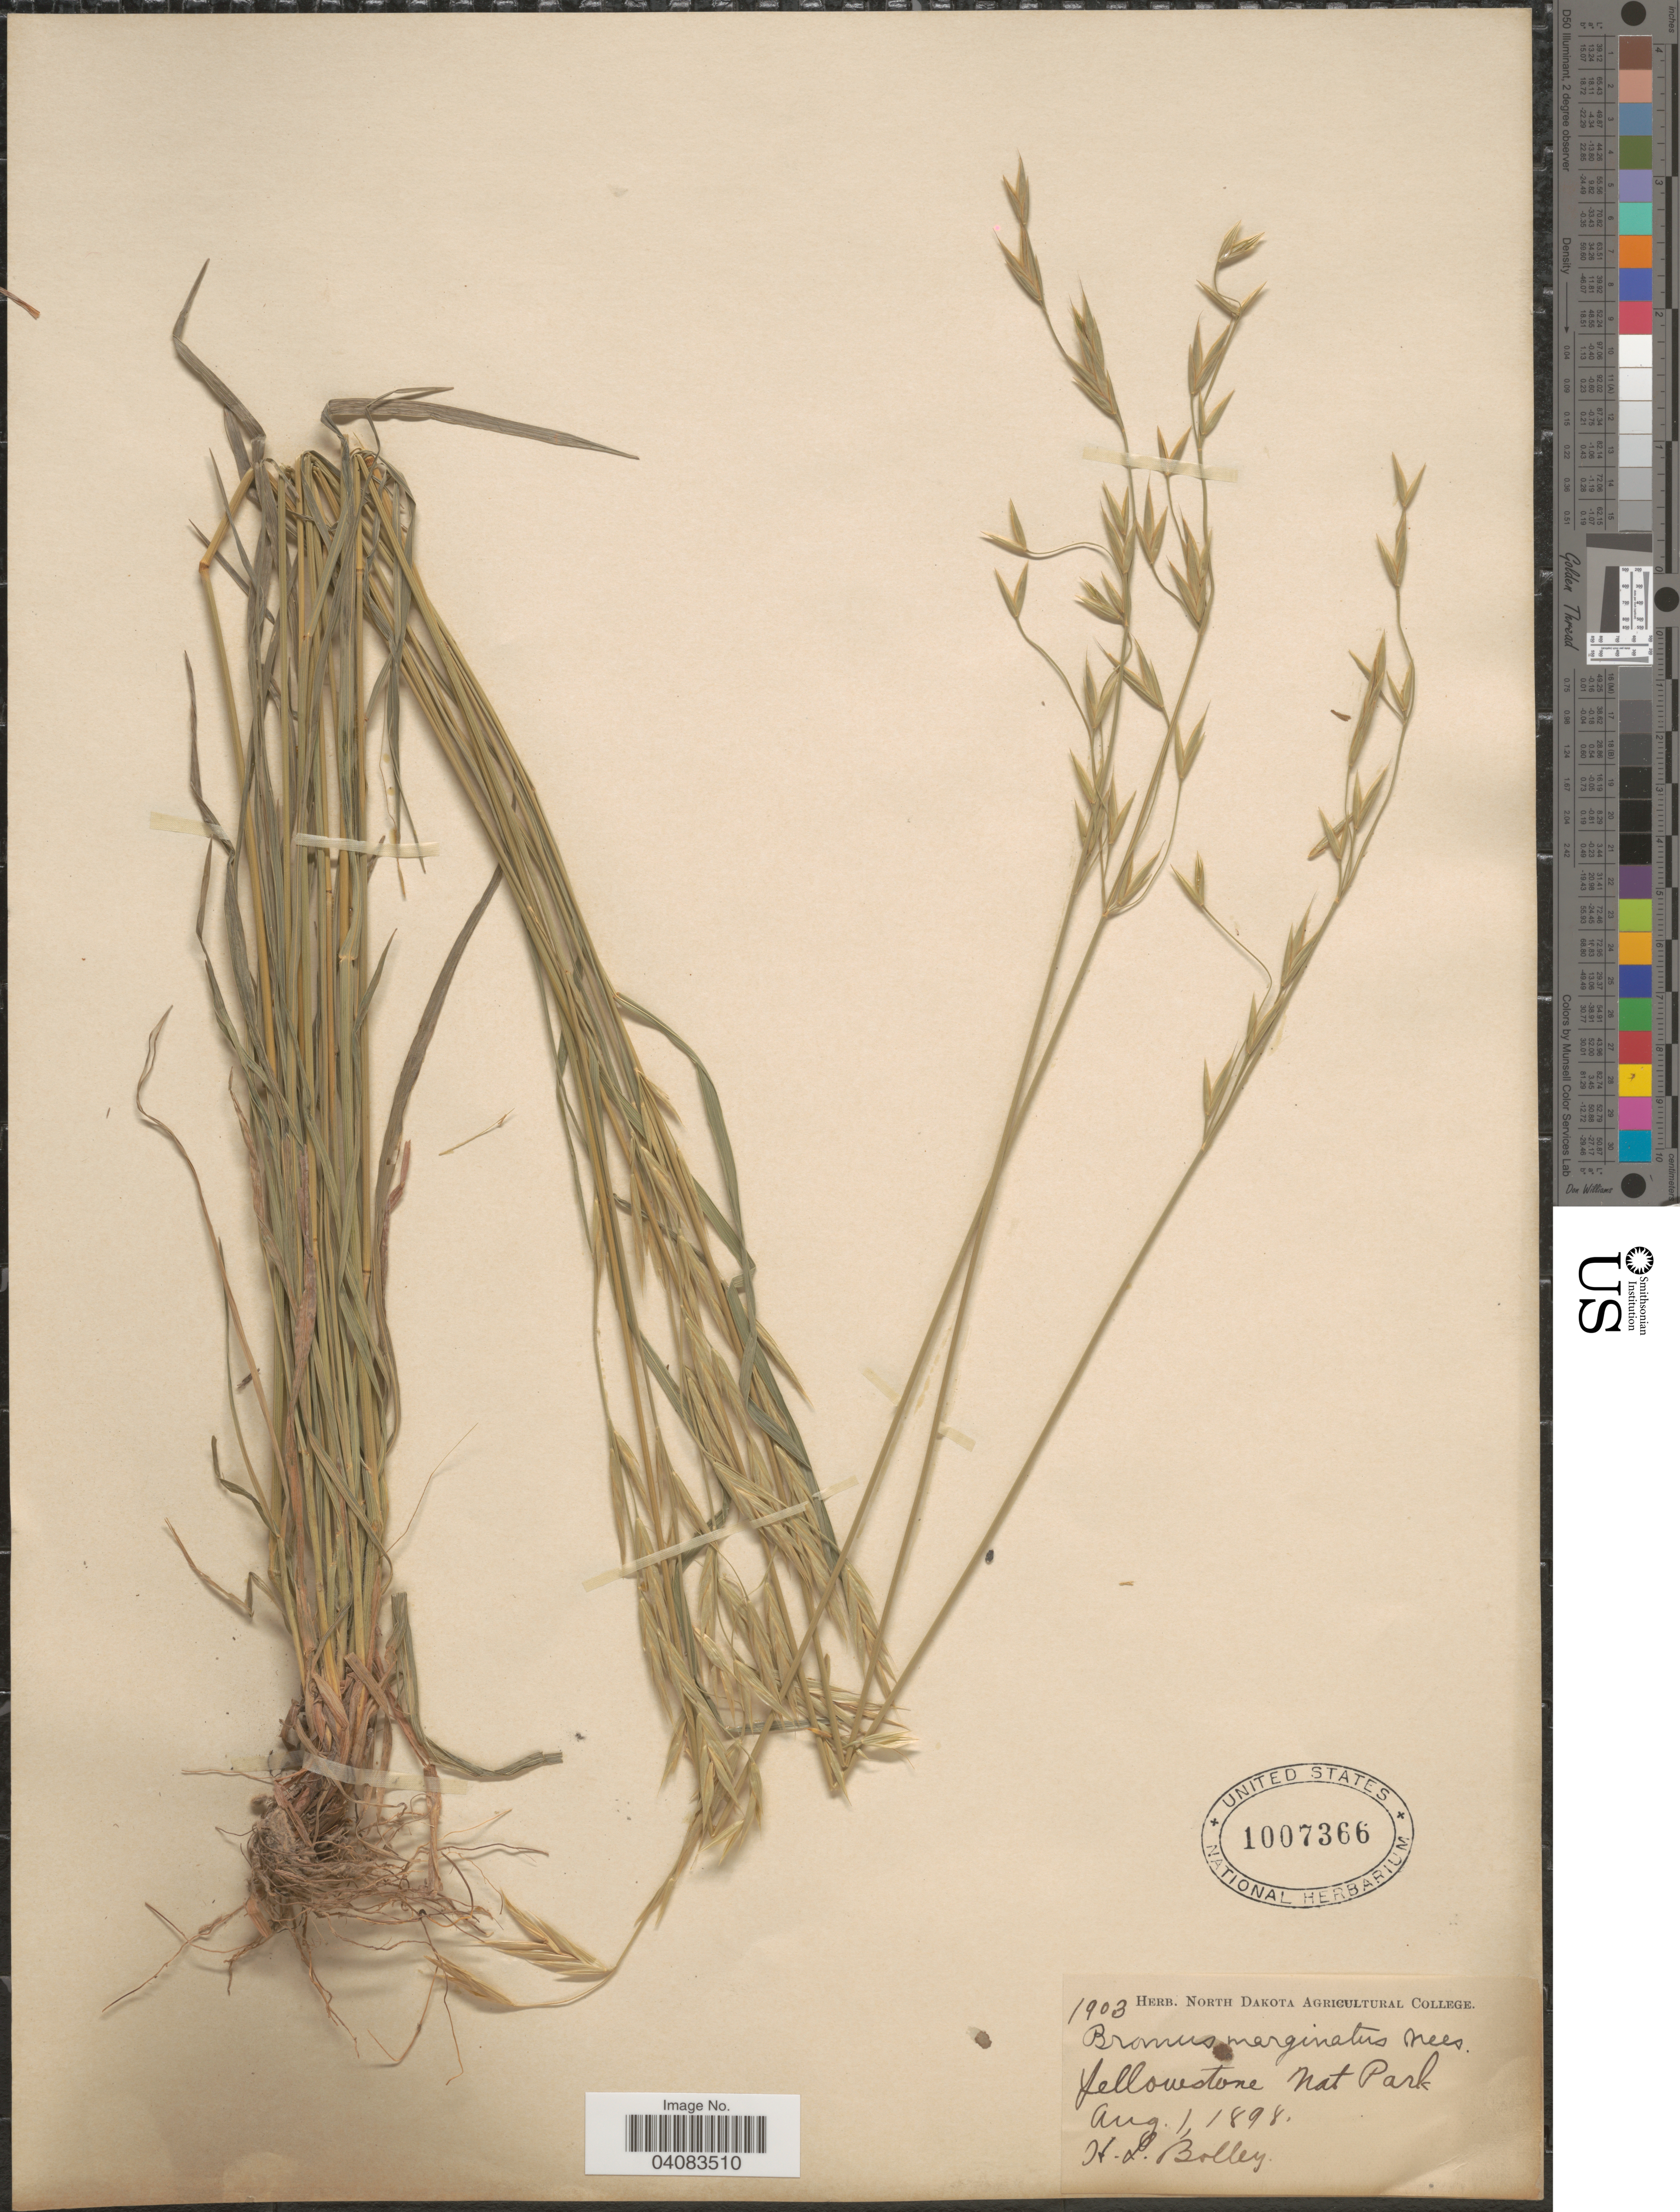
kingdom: Plantae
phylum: Tracheophyta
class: Liliopsida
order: Poales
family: Poaceae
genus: Bromus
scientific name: Bromus marginatus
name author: Nees ex Steud.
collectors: H. Bolley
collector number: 1903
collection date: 1898-08-01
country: United States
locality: Yellowstone Nat Park.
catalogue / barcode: US 1007366